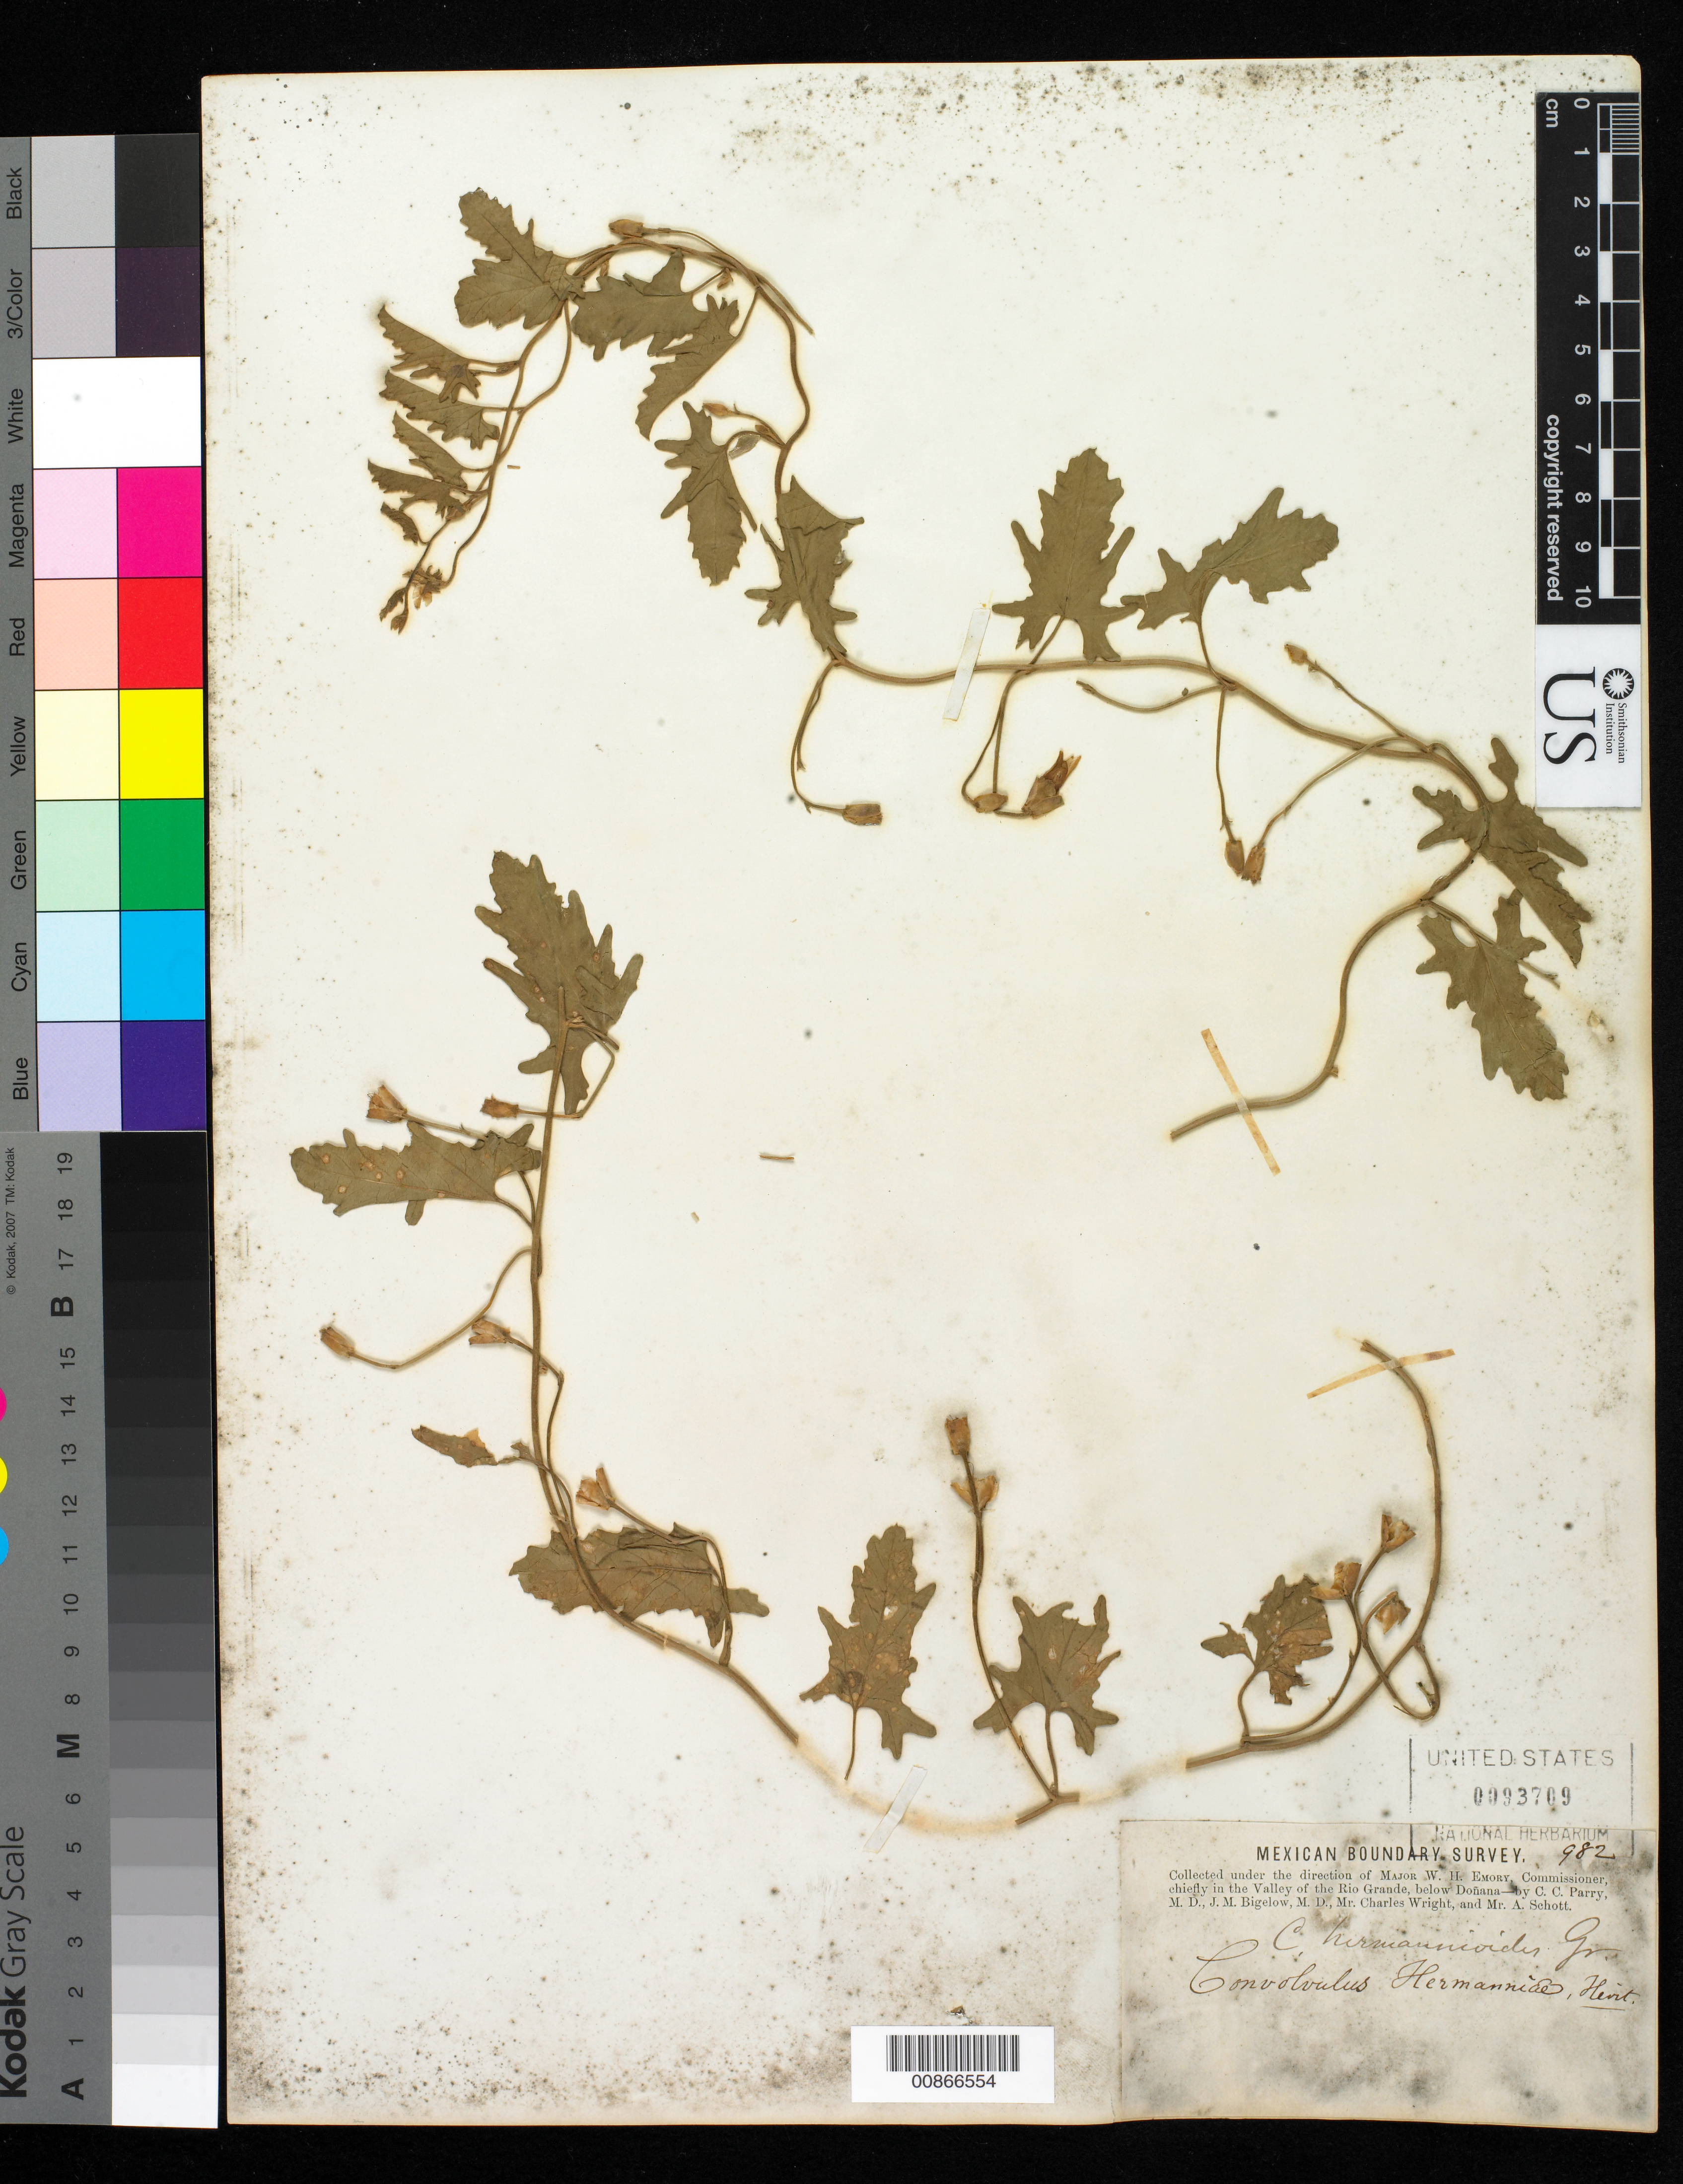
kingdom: Plantae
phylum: Tracheophyta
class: Magnoliopsida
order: Solanales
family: Convolvulaceae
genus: Convolvulus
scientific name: Convolvulus hermannioides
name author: A. Gray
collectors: C. C. Parry, J. M. Bigelow, C. Wright & A. C. V. Schott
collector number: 982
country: United States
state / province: New Mexico / Texas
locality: Valley of the Rio Grande, below Doñana.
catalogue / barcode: US 93709